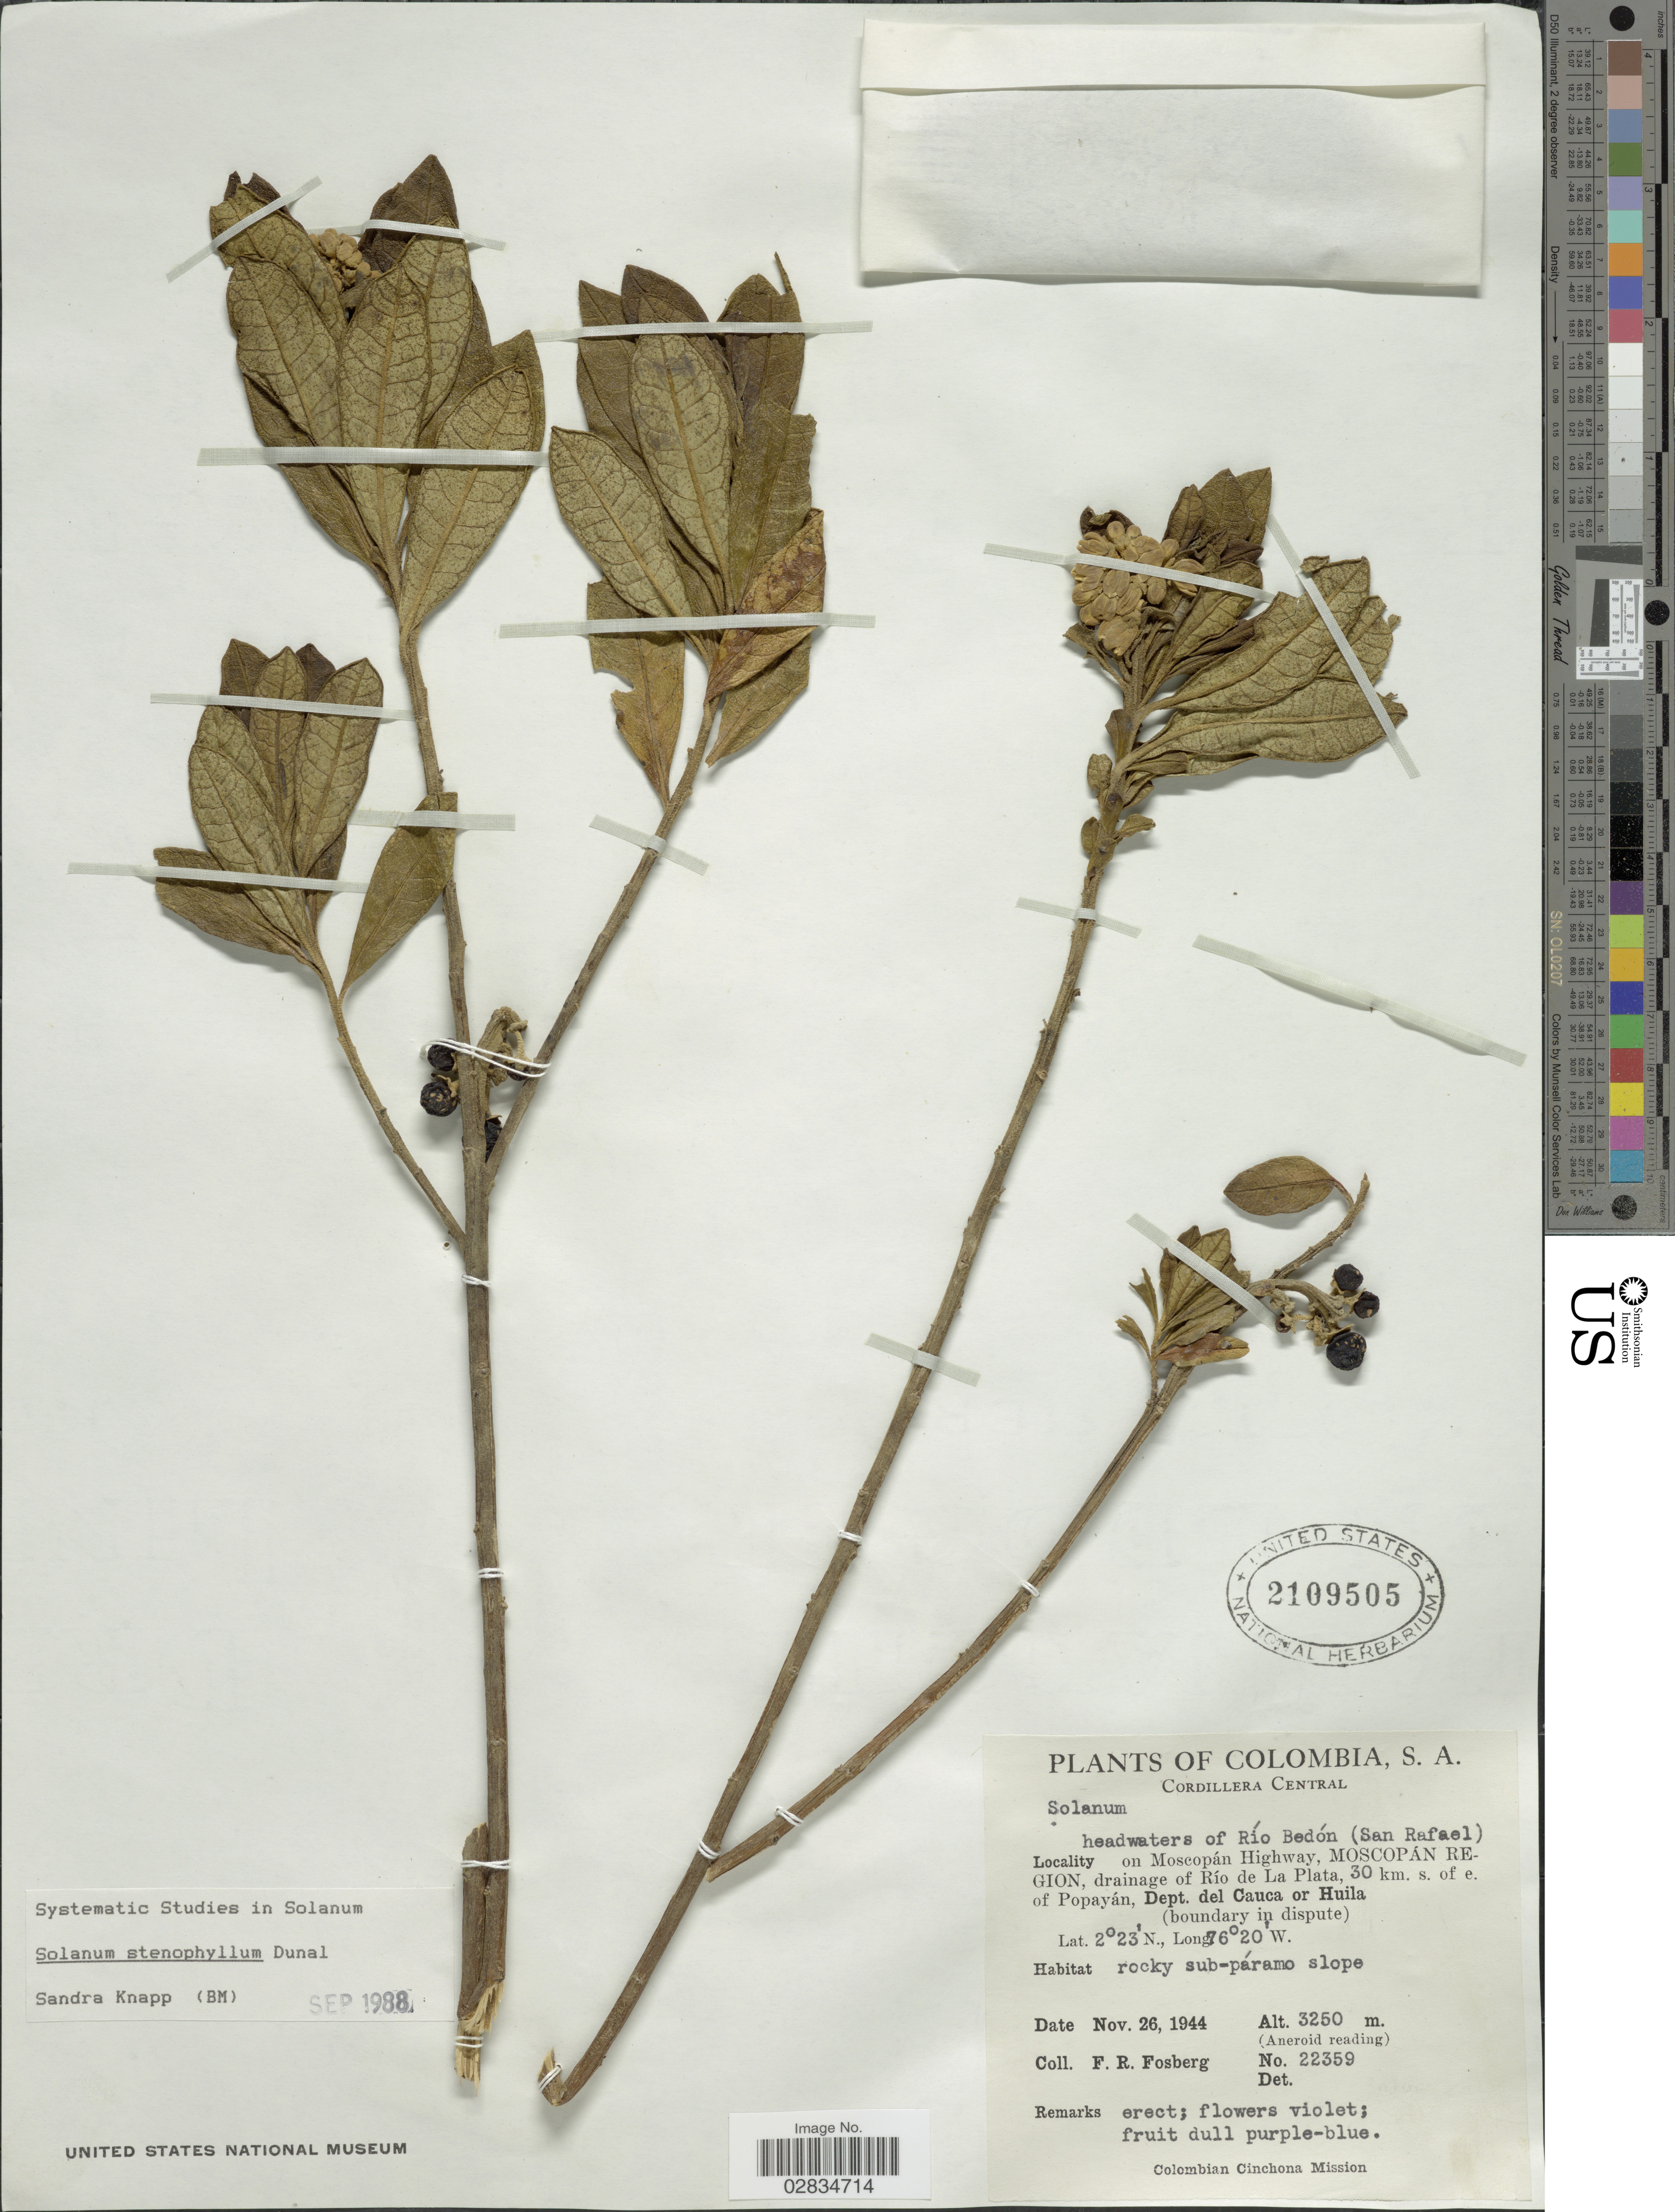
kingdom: Plantae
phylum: Tracheophyta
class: Magnoliopsida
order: Solanales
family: Solanaceae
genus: Solanum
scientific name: Solanum stenophyllum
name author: Dunal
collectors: F. R. Fosberg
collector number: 22359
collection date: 1944-11-26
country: Colombia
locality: Cordillera Central, headwaters of Río Bedón (San Rafael) on Moscopán Highway, Moscopán Region, drainage of Río de La Plata, 30 km. s. of e. of Popayán, Dept. del Cauca or Huila.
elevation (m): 3250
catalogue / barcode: US 2109505